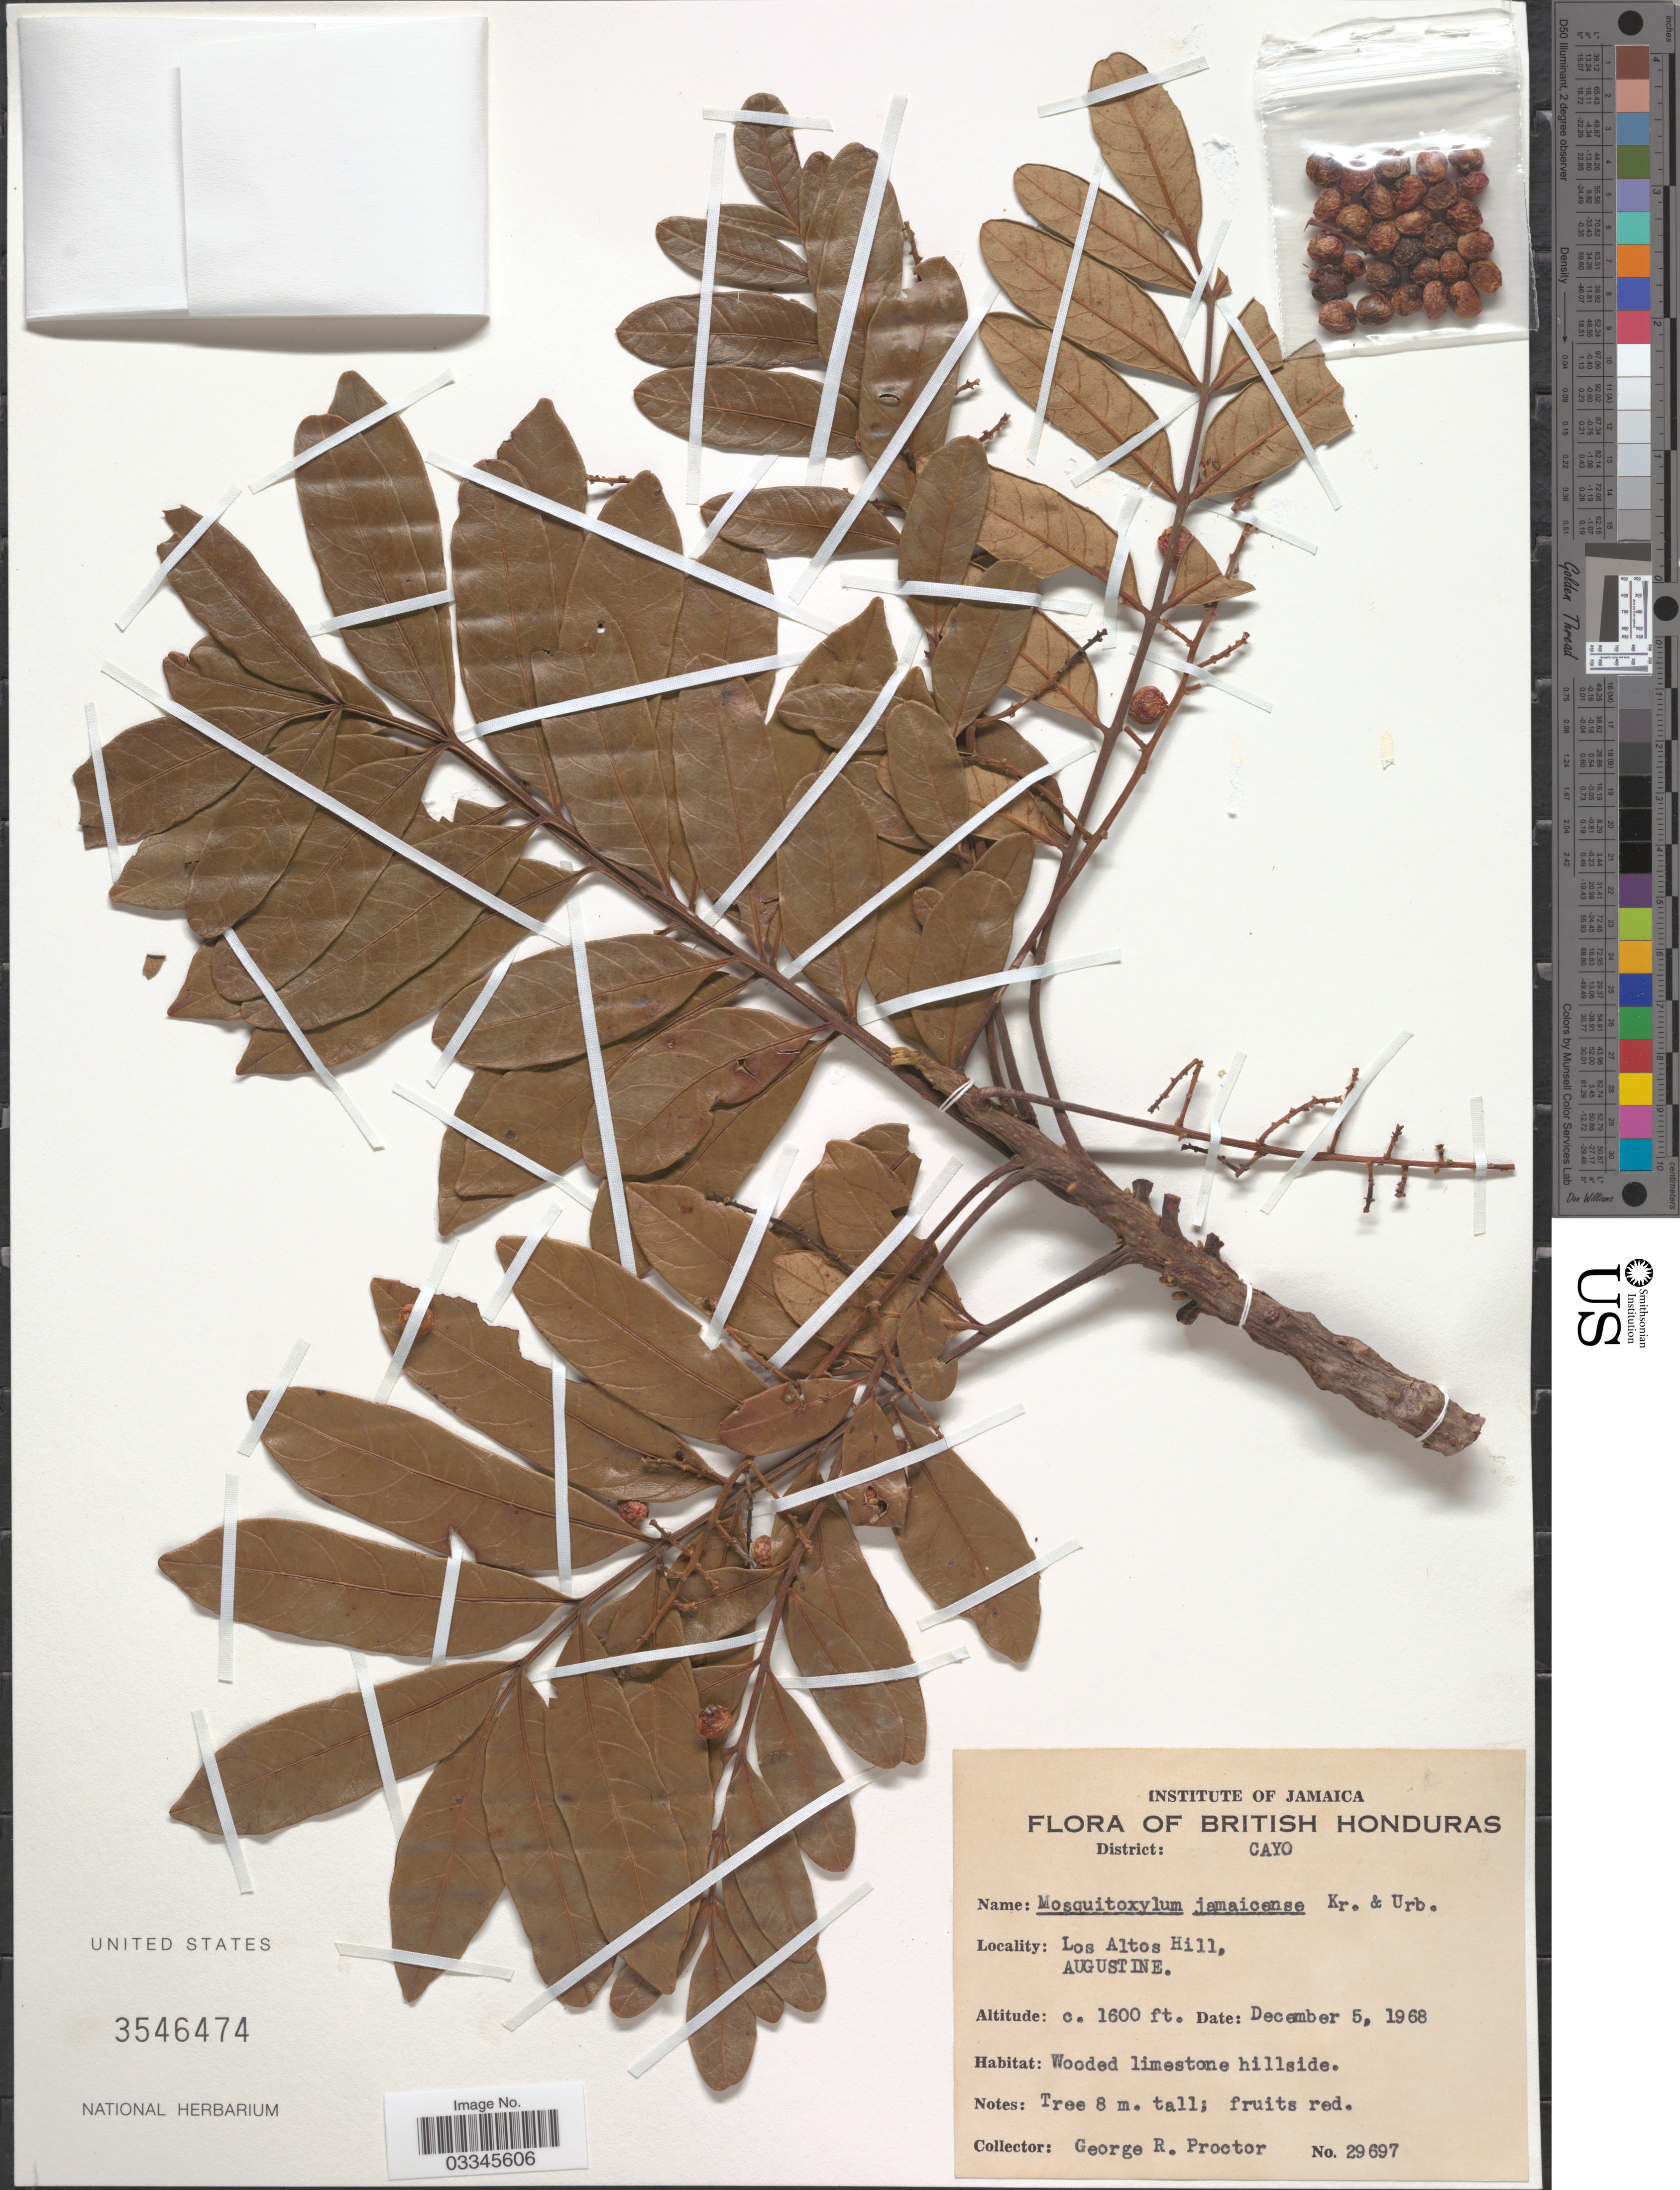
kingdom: Plantae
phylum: Tracheophyta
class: Magnoliopsida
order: Sapindales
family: Anacardiaceae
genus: Mosquitoxylum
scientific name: Mosquitoxylum jamaicense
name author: Krug & Urb.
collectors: G. Proctor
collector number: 29697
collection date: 1968-12-05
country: Belize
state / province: Cayo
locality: British Honduras. District: Cayo. Los Altos Hill, Augustine.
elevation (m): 488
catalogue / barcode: US 3546474